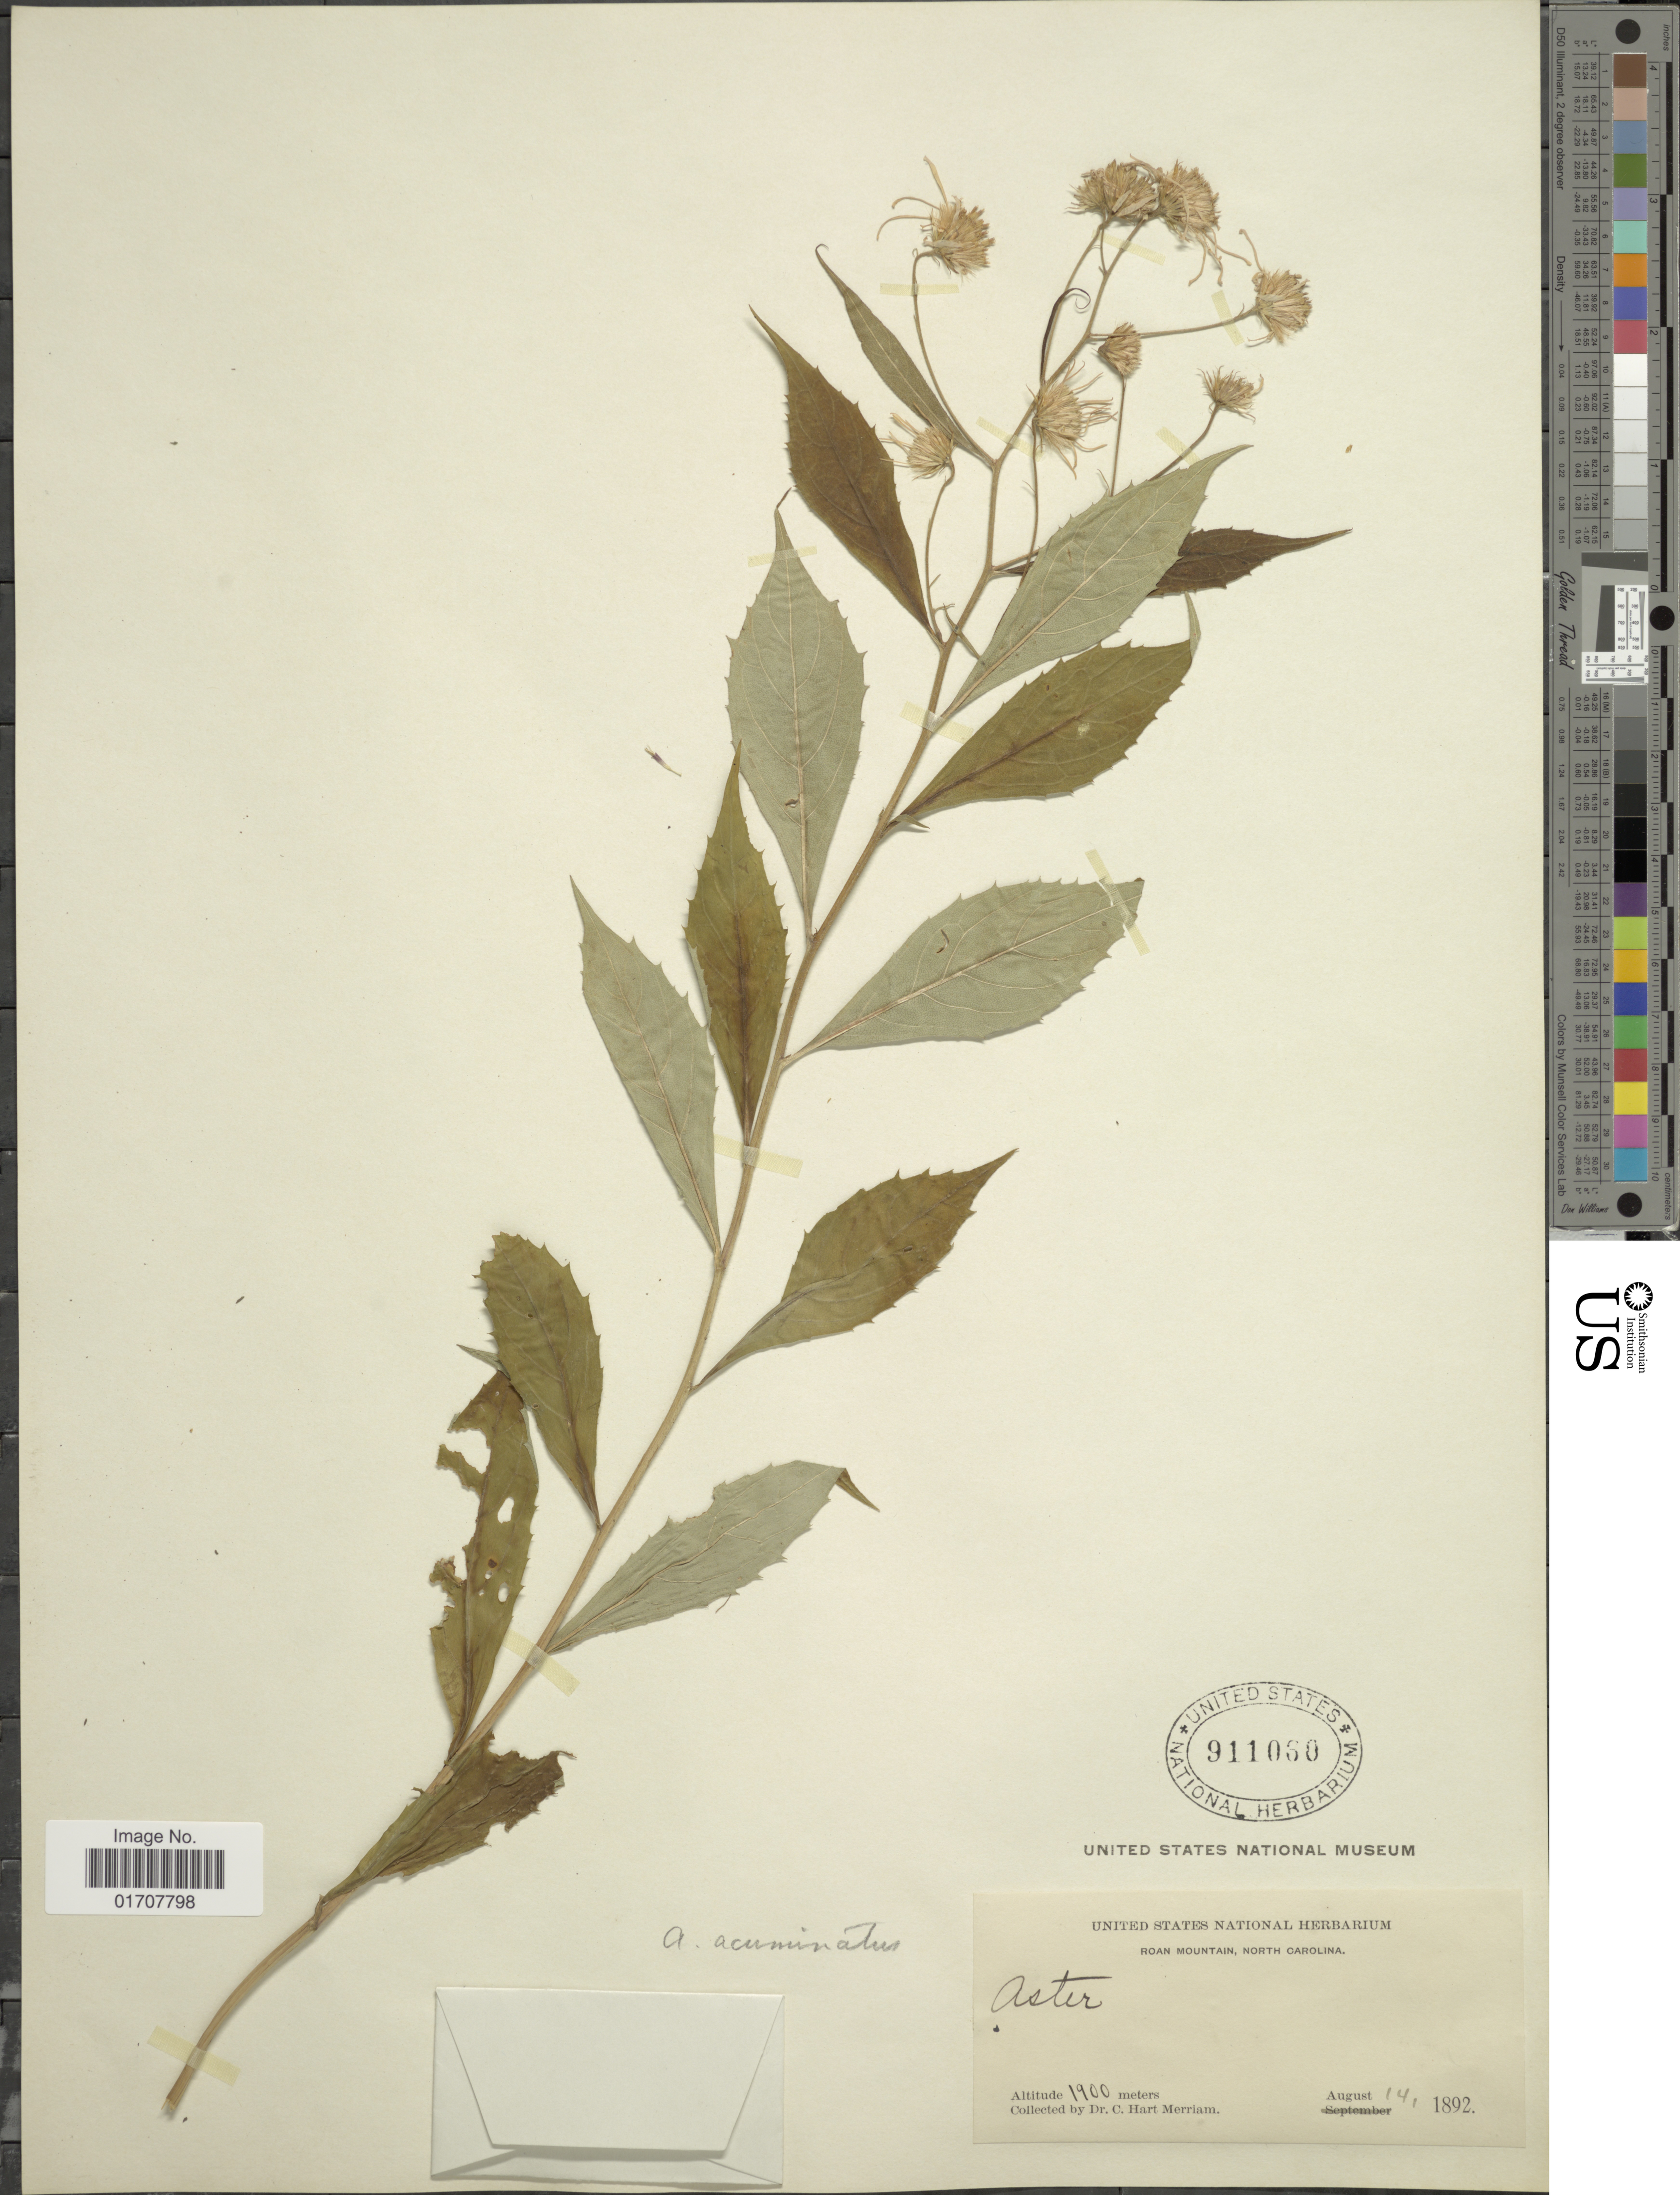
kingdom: Plantae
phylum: Tracheophyta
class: Magnoliopsida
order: Asterales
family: Asteraceae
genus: Oclemena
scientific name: Oclemena acuminata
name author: (Michx.) Greene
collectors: C. Merriam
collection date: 1892-08-14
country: United States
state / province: North Carolina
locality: Roan Mountain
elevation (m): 1900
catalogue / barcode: US 911080